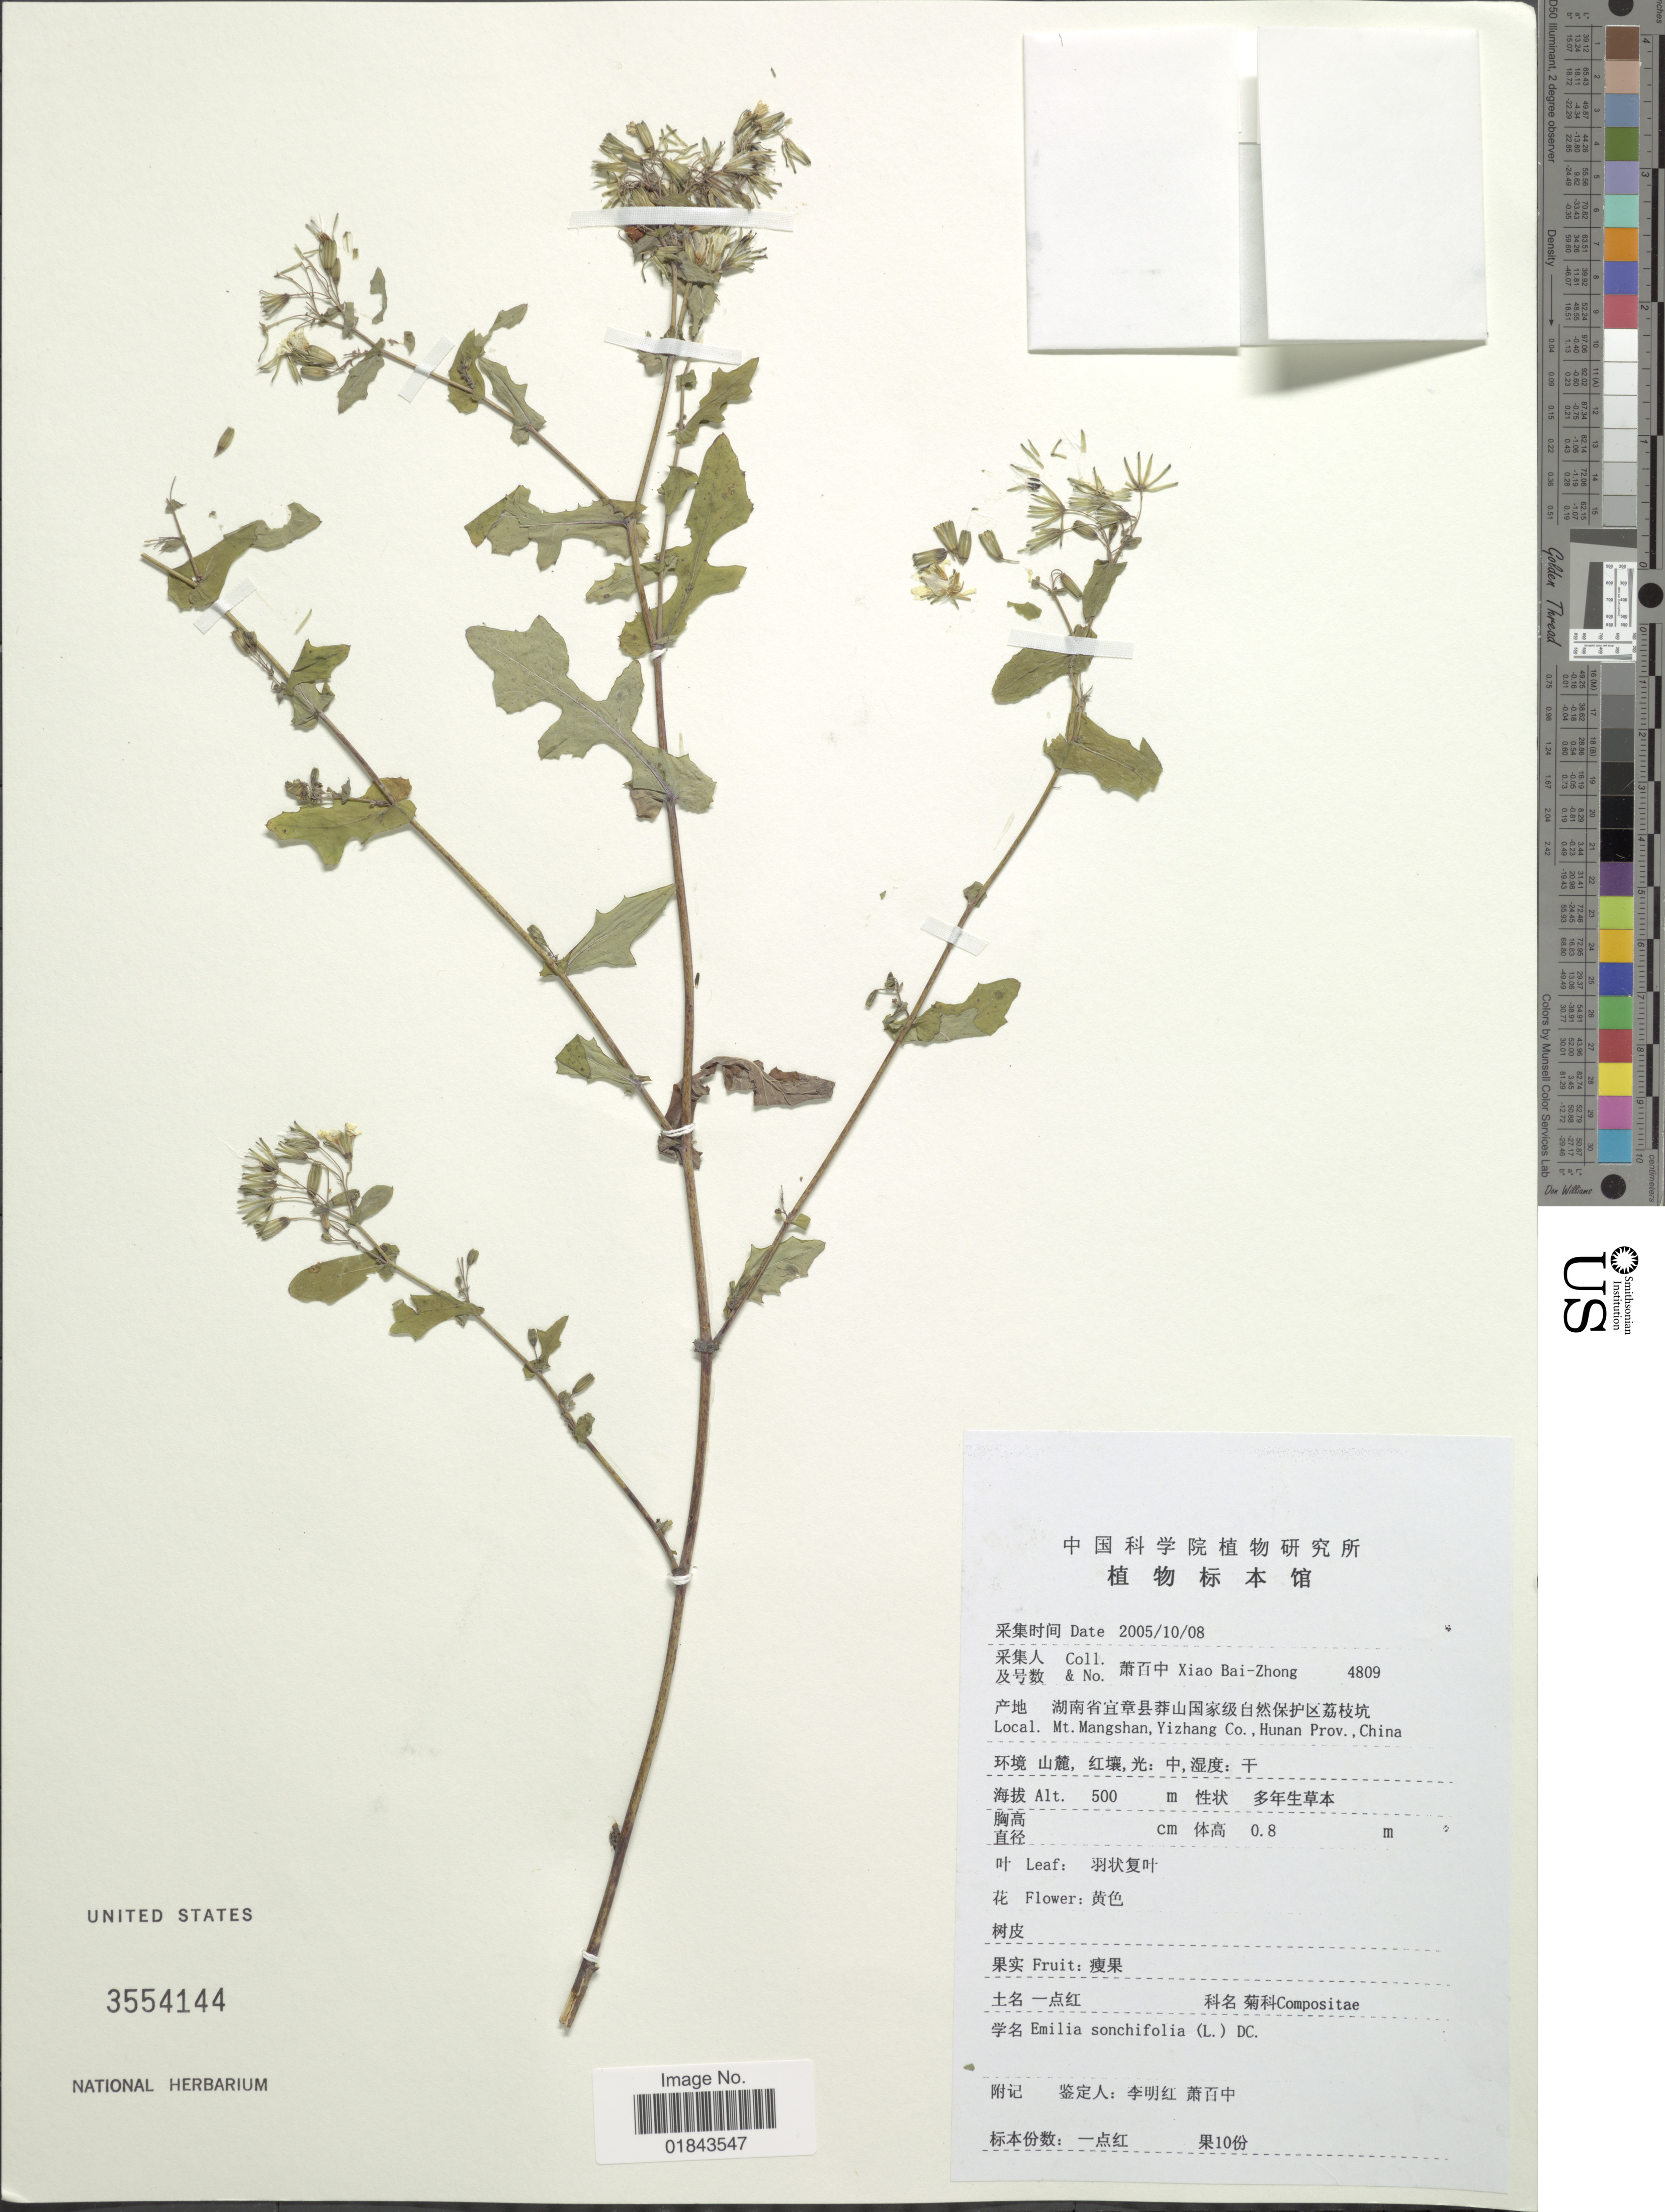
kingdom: Plantae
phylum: Tracheophyta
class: Magnoliopsida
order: Asterales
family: Asteraceae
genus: Emilia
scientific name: Emilia sonchifolia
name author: (L.) DC.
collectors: B. Z. Xiao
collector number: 4809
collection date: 2005-10-08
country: China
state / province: Hunan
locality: Mt. Mangshan, Yizhang Co., Hunan Prov., China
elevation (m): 500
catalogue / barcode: US 3554144